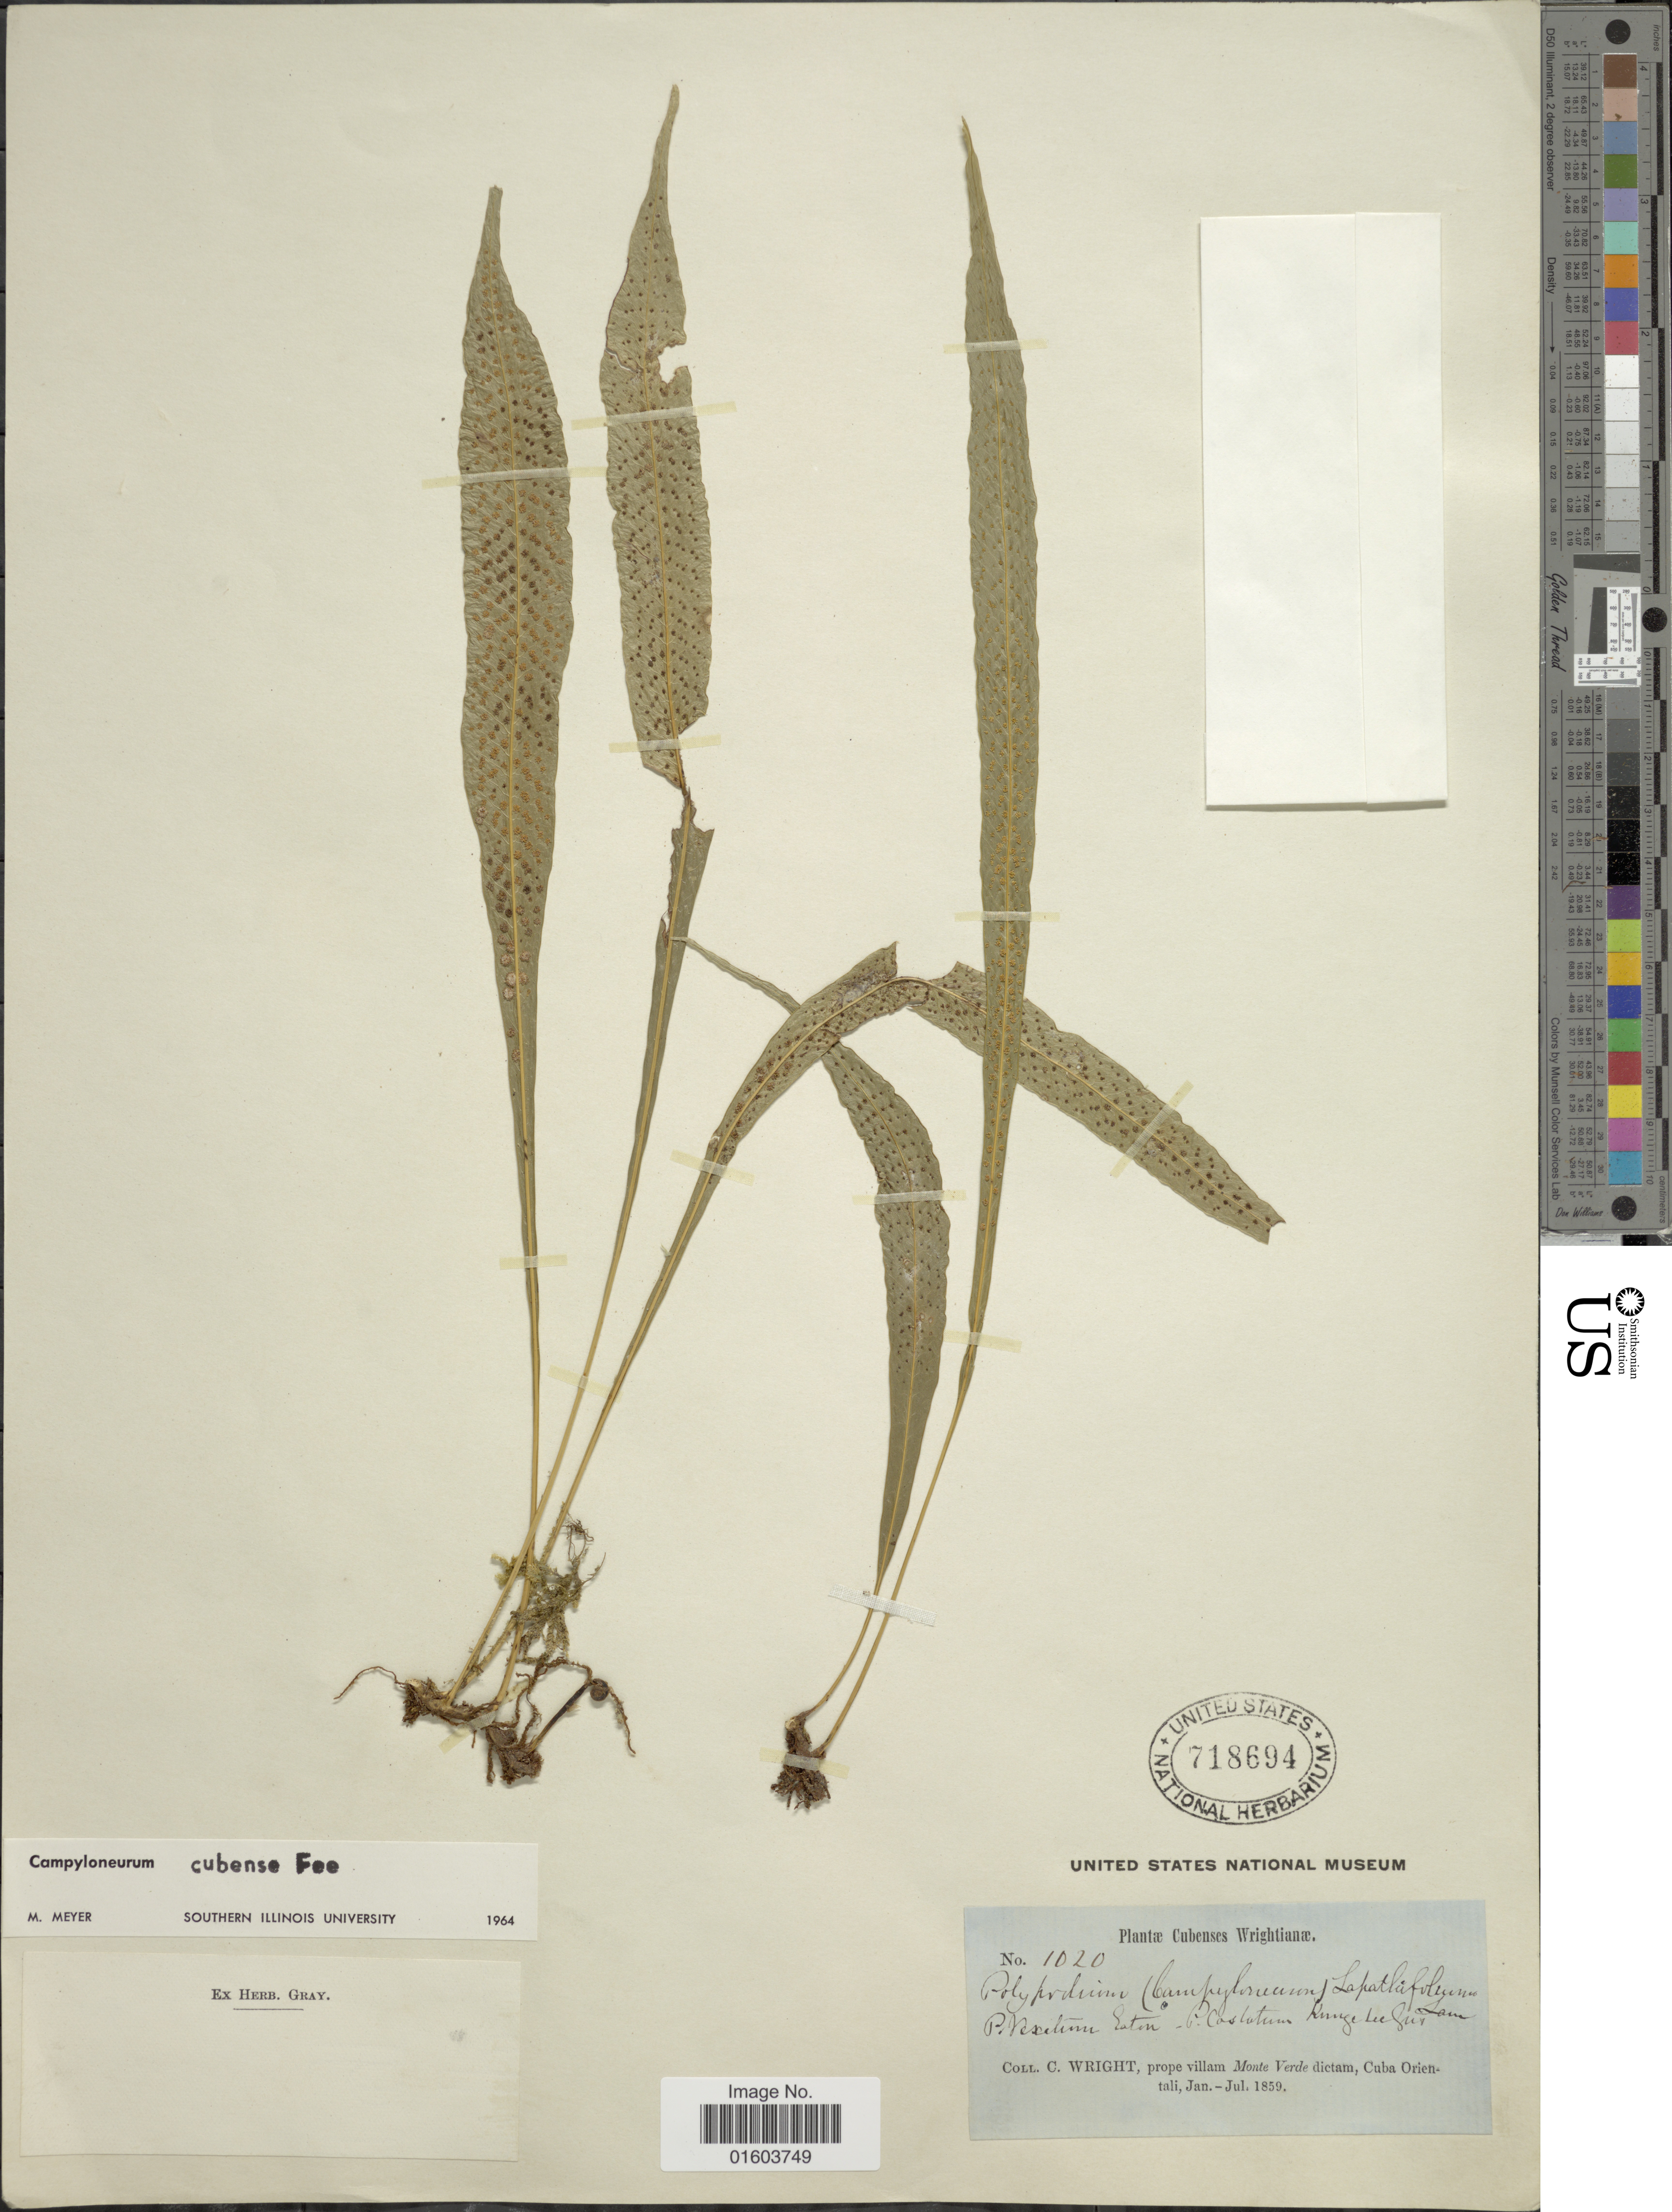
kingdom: Plantae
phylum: Tracheophyta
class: Polypodiopsida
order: Polypodiales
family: Polypodiaceae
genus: Campyloneurum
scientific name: Campyloneurum vexatum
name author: Ching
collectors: C. Wright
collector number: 1020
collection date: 1859-01/1859-07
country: Cuba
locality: Cubenses, prope villam Monte Verde dictam, Cuba Orientali.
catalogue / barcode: US 718694